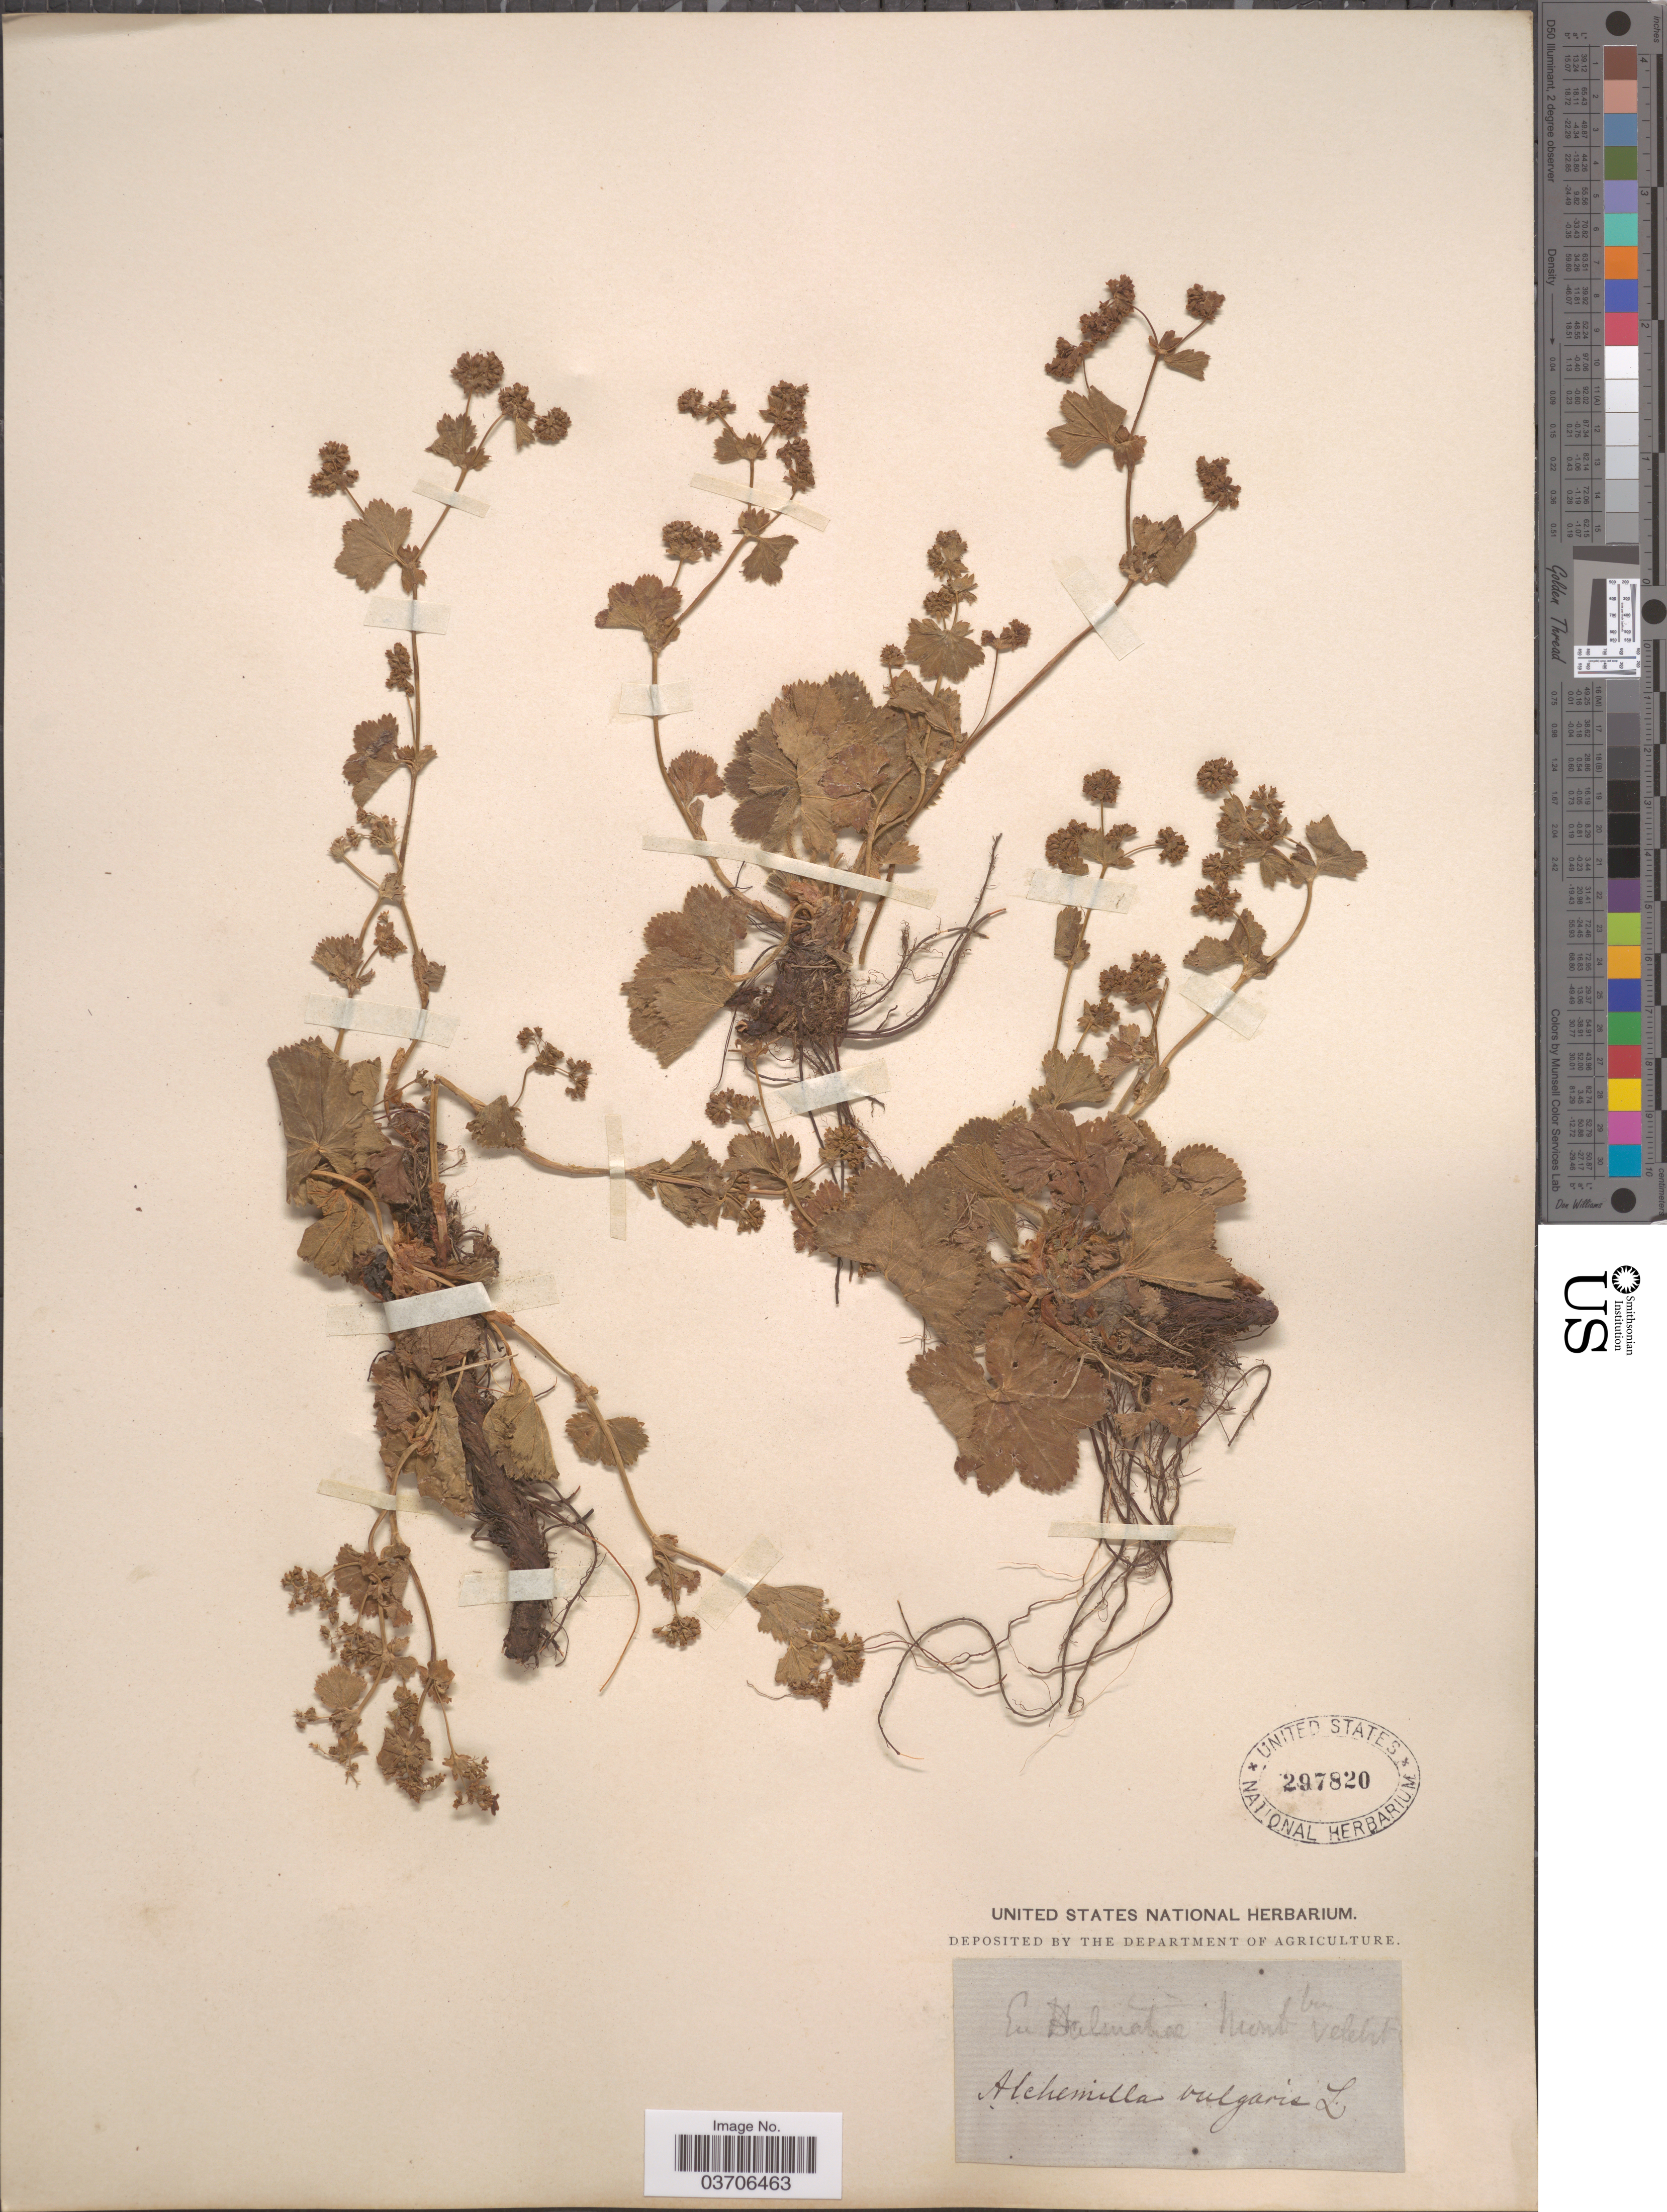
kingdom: Plantae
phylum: Tracheophyta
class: Magnoliopsida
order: Rosales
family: Rosaceae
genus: Alchemilla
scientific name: Alchemilla vulgaris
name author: L.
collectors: ex herb. United States National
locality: En Dalmatiae Mont Vetelit. [interpreted]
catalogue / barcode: US 297820